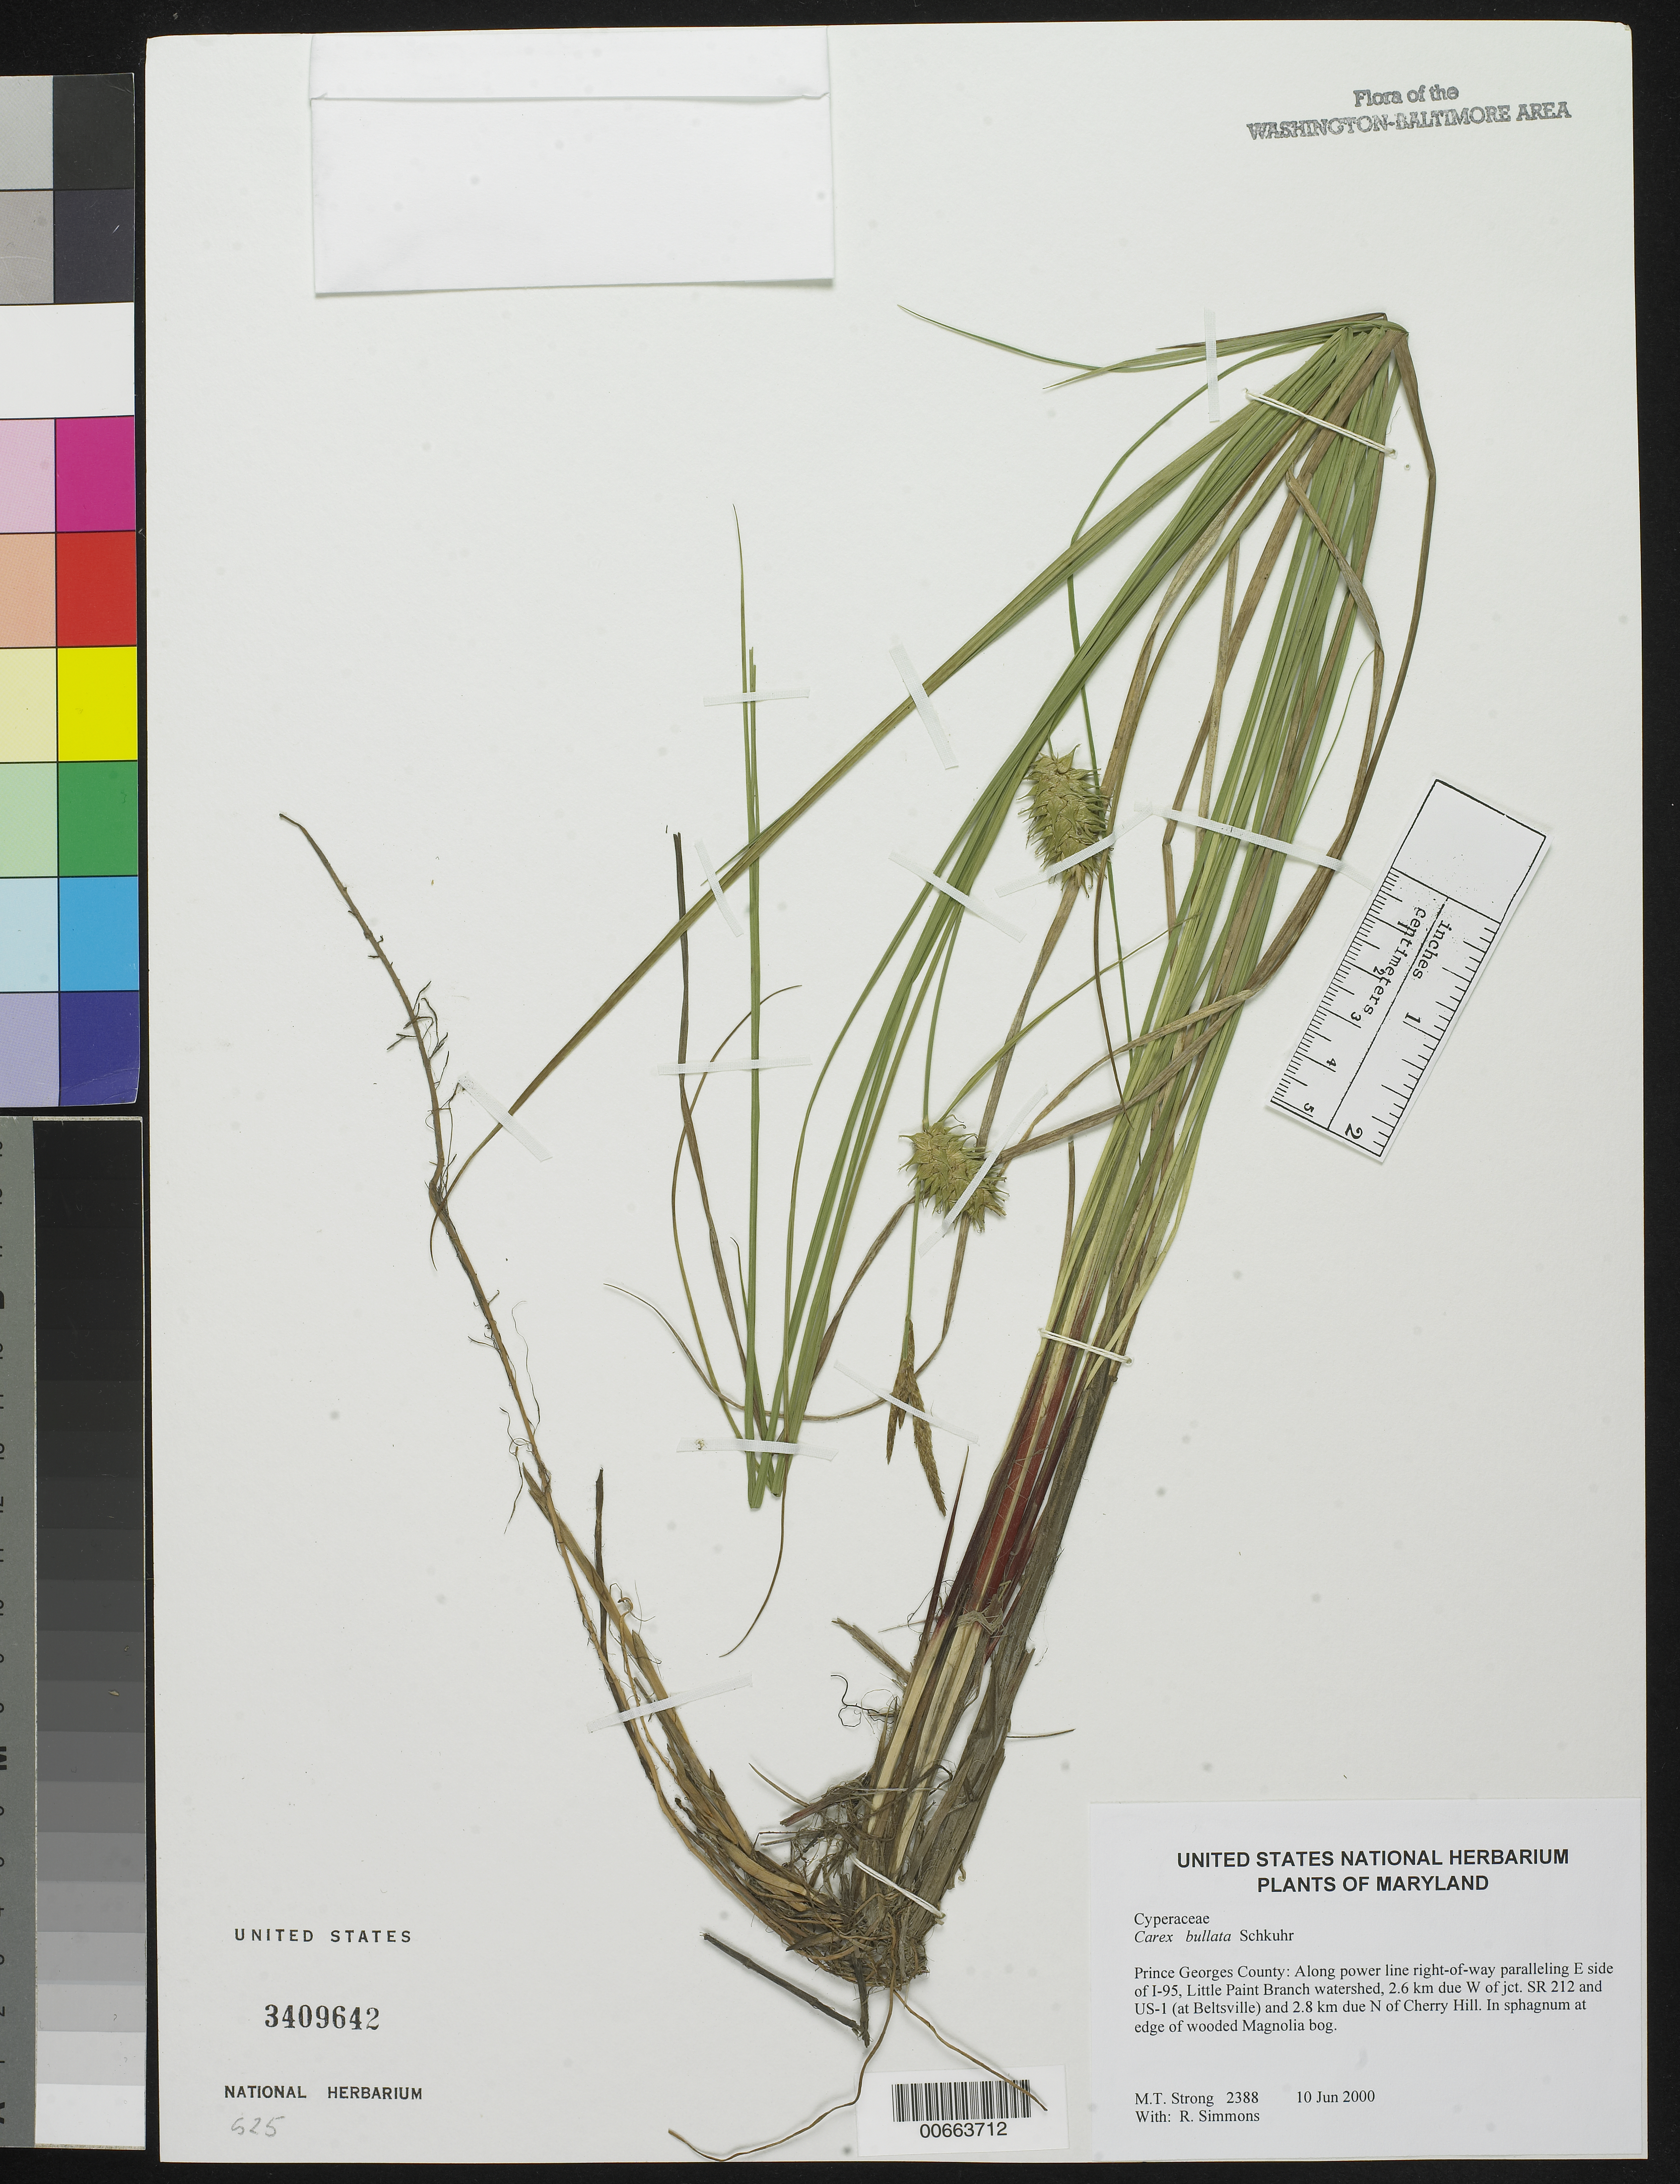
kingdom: Plantae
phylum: Tracheophyta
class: Liliopsida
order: Poales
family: Cyperaceae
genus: Carex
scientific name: Carex bullata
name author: Schkuhr ex Willd.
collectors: M. T. Strong & R. Simmons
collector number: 2388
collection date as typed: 10 Jun 2000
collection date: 2000-06-10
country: United States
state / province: Maryland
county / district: Prince George's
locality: Along power line right-of-way paralleling E side of I-95, Little Paint Branch watershed, 2.6 km due W of jct. SR 212 and US-1 (at Beltsville) and 2.8 km due N of Cherry Hill.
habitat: In sphagnum at edge of wooded Magnolia bog.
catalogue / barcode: US 3409642